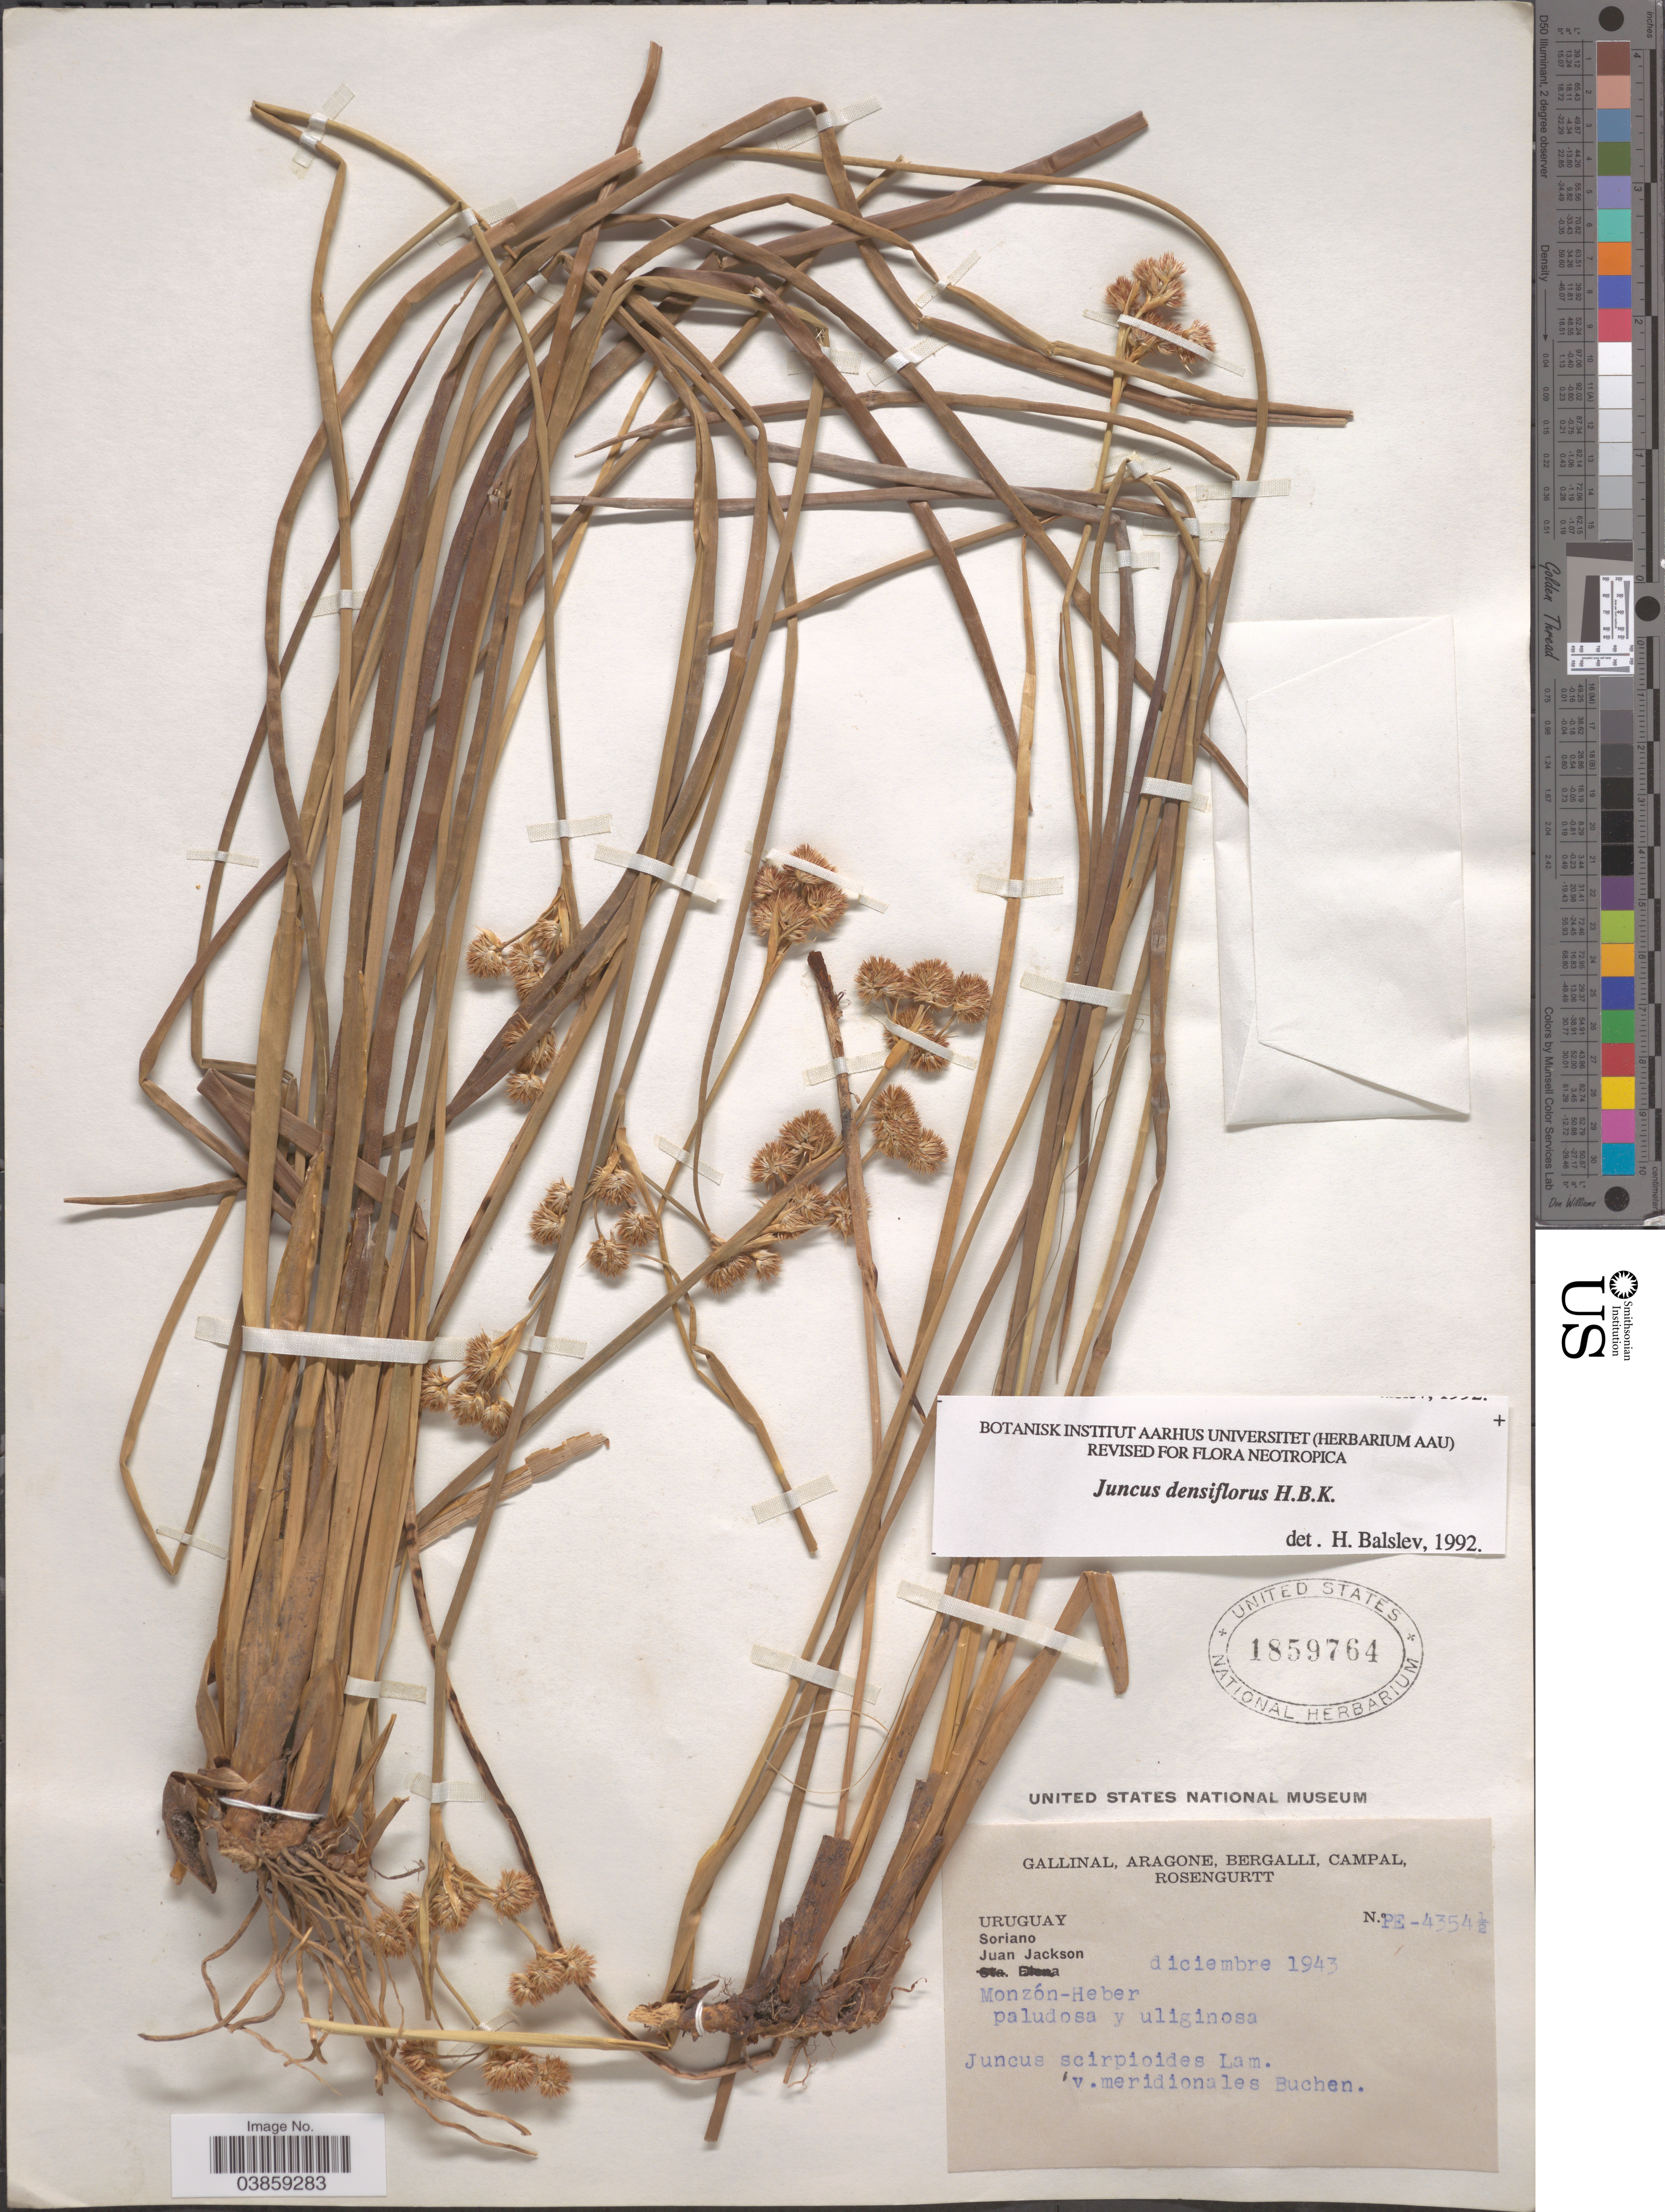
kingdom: Plantae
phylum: Tracheophyta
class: Liliopsida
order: Poales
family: Juncaceae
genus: Juncus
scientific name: Juncus densiflorus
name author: Kunth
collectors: -. Gallinal, -- Aragone, -- Bergalli, -- Campal & Rosengurtt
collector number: PE-4354½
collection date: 1943-12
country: Uruguay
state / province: Soriano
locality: Juan Jackson. Monzón-Heber.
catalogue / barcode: US 1859764